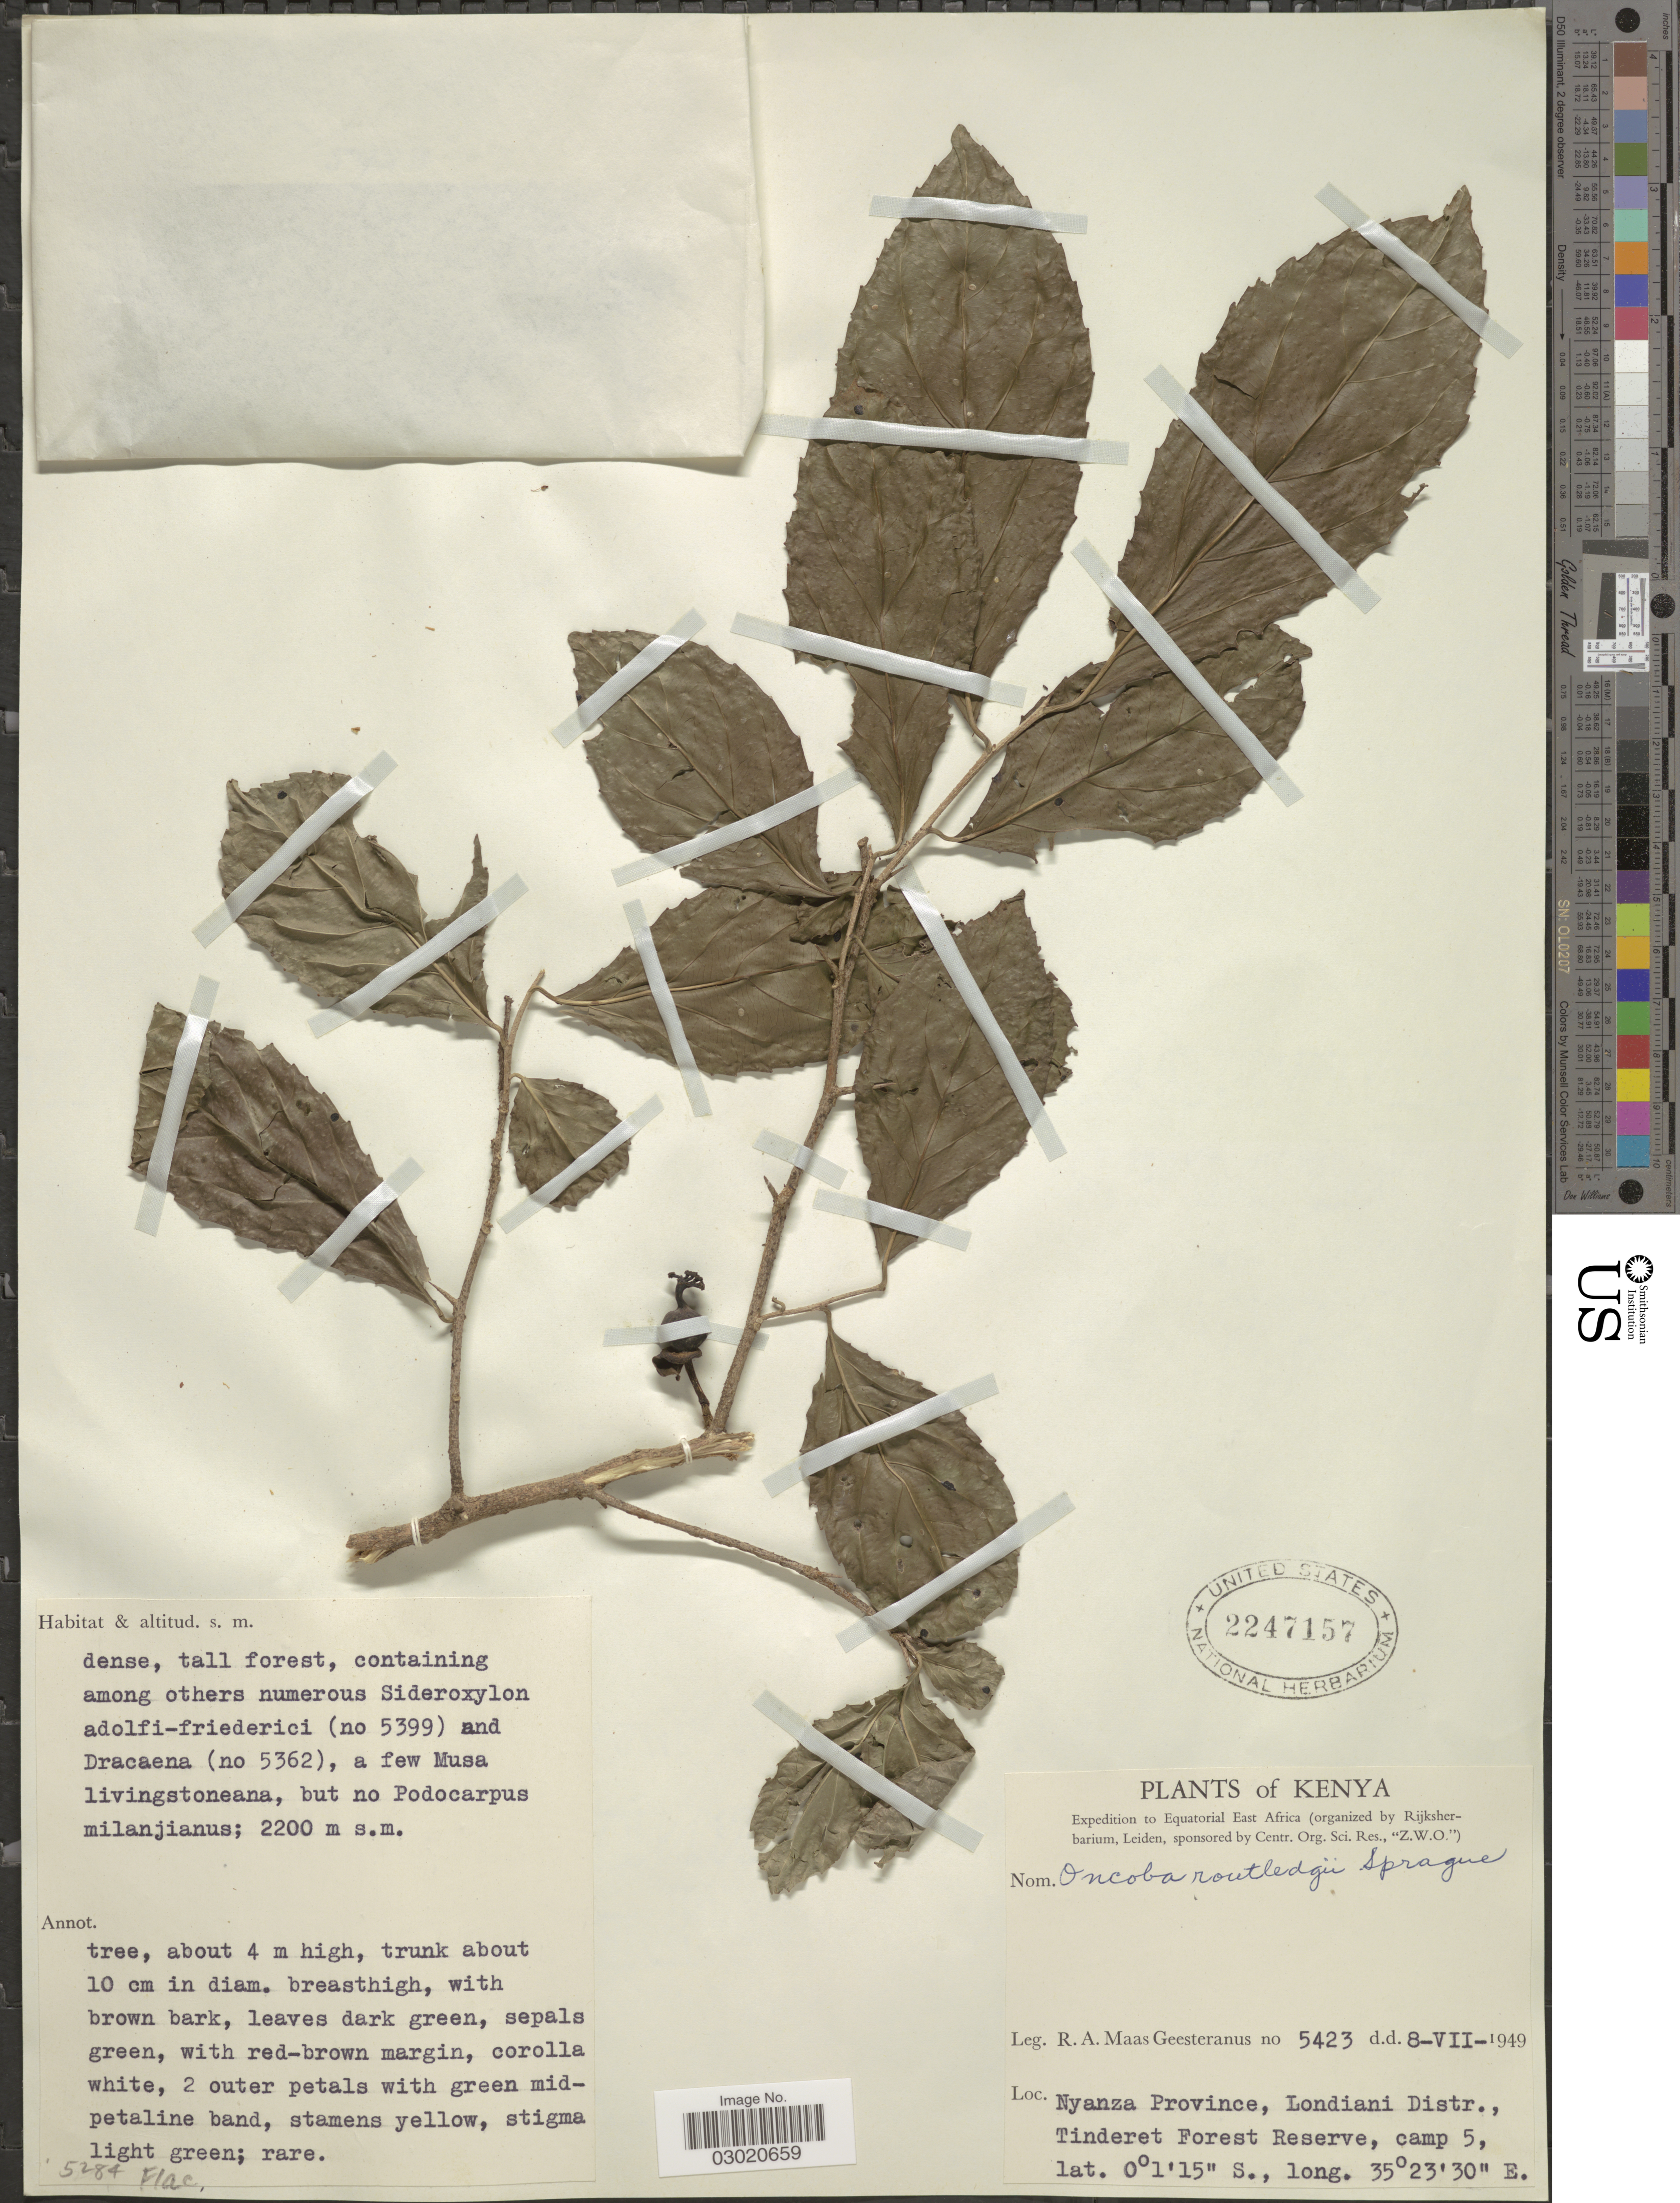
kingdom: Plantae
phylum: Tracheophyta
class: Magnoliopsida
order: Malpighiales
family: Salicaceae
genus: Oncoba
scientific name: Oncoba routledgei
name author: Sprague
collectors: R. A. Maas Geesteranus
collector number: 5423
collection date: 1949-07-08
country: Kenya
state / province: Kericho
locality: Nyanza Province, Londiani Distr., Tinderet Forest Reserve, camp 5.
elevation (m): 2200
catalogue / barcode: US 2247157